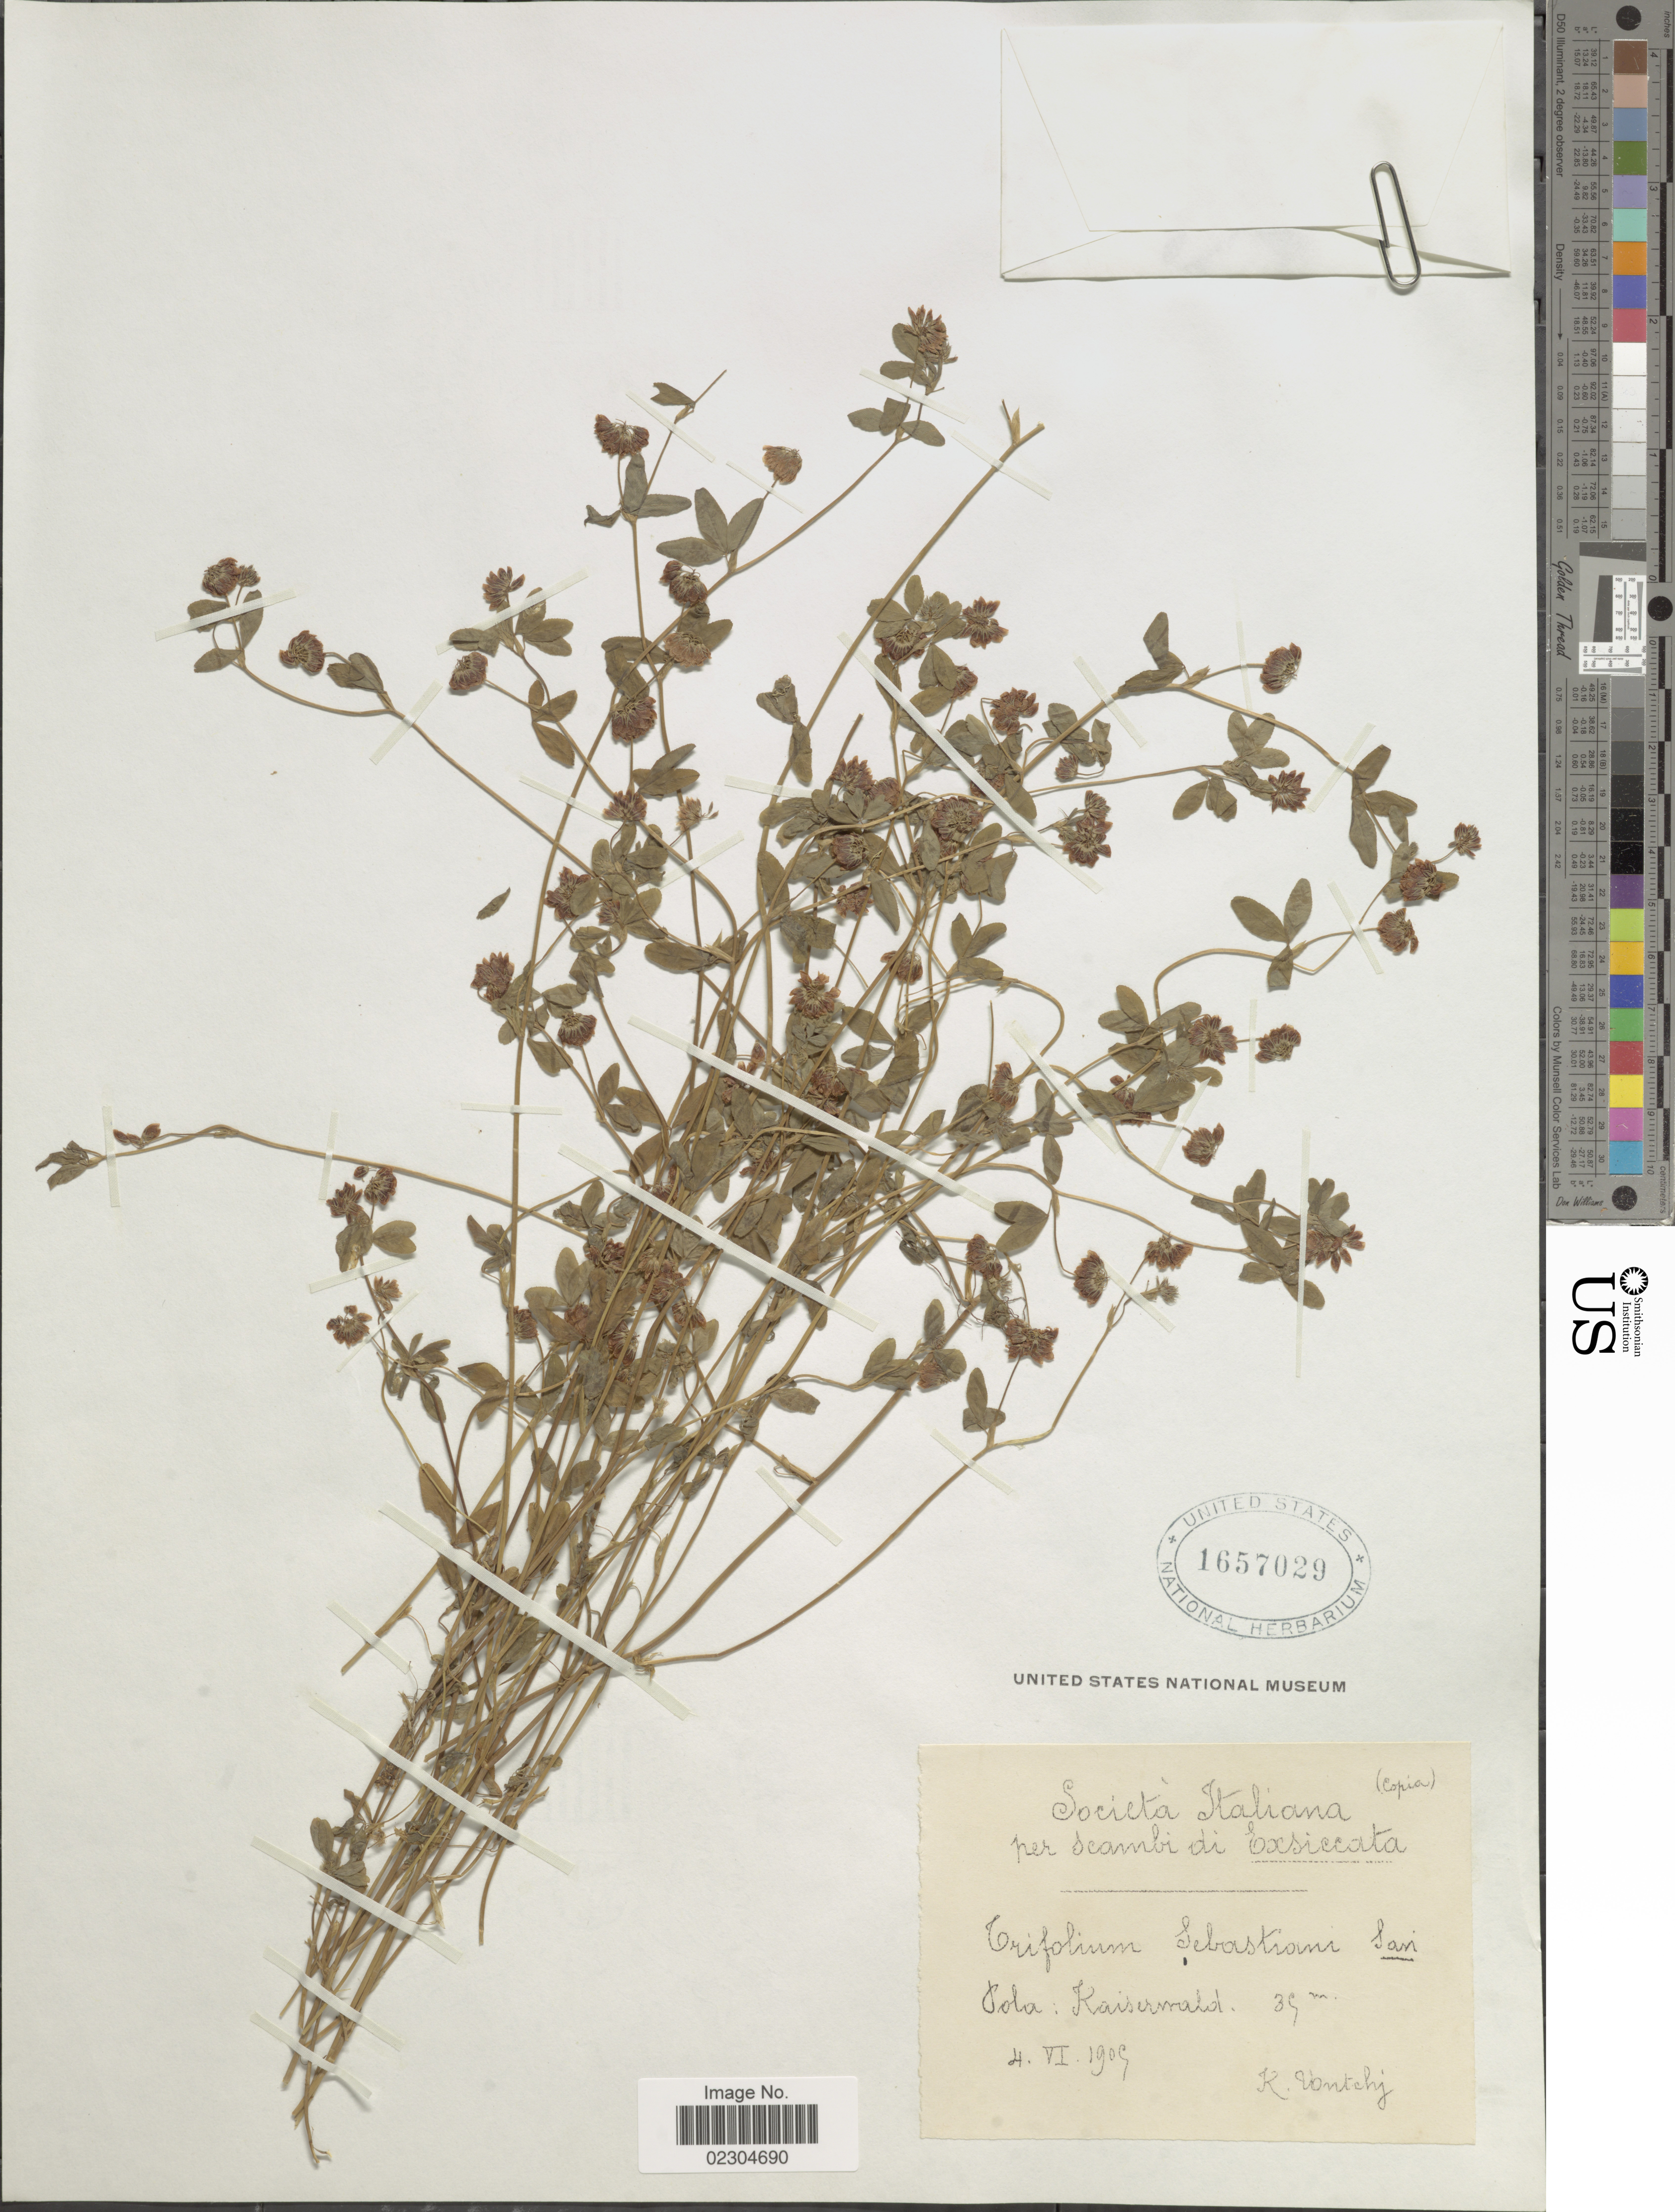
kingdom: Plantae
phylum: Tracheophyta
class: Magnoliopsida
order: Fabales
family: Fabaceae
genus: Trifolium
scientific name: Trifolium sebastiani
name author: Savi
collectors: K. Untchj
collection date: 1909-06-04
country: Croatia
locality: Societa Italiana per Scambi di Exsiccata. Pola. Kaiserwald [interpreted] [Pola = Pula, now in Croatia]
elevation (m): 39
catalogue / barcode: US 1657029